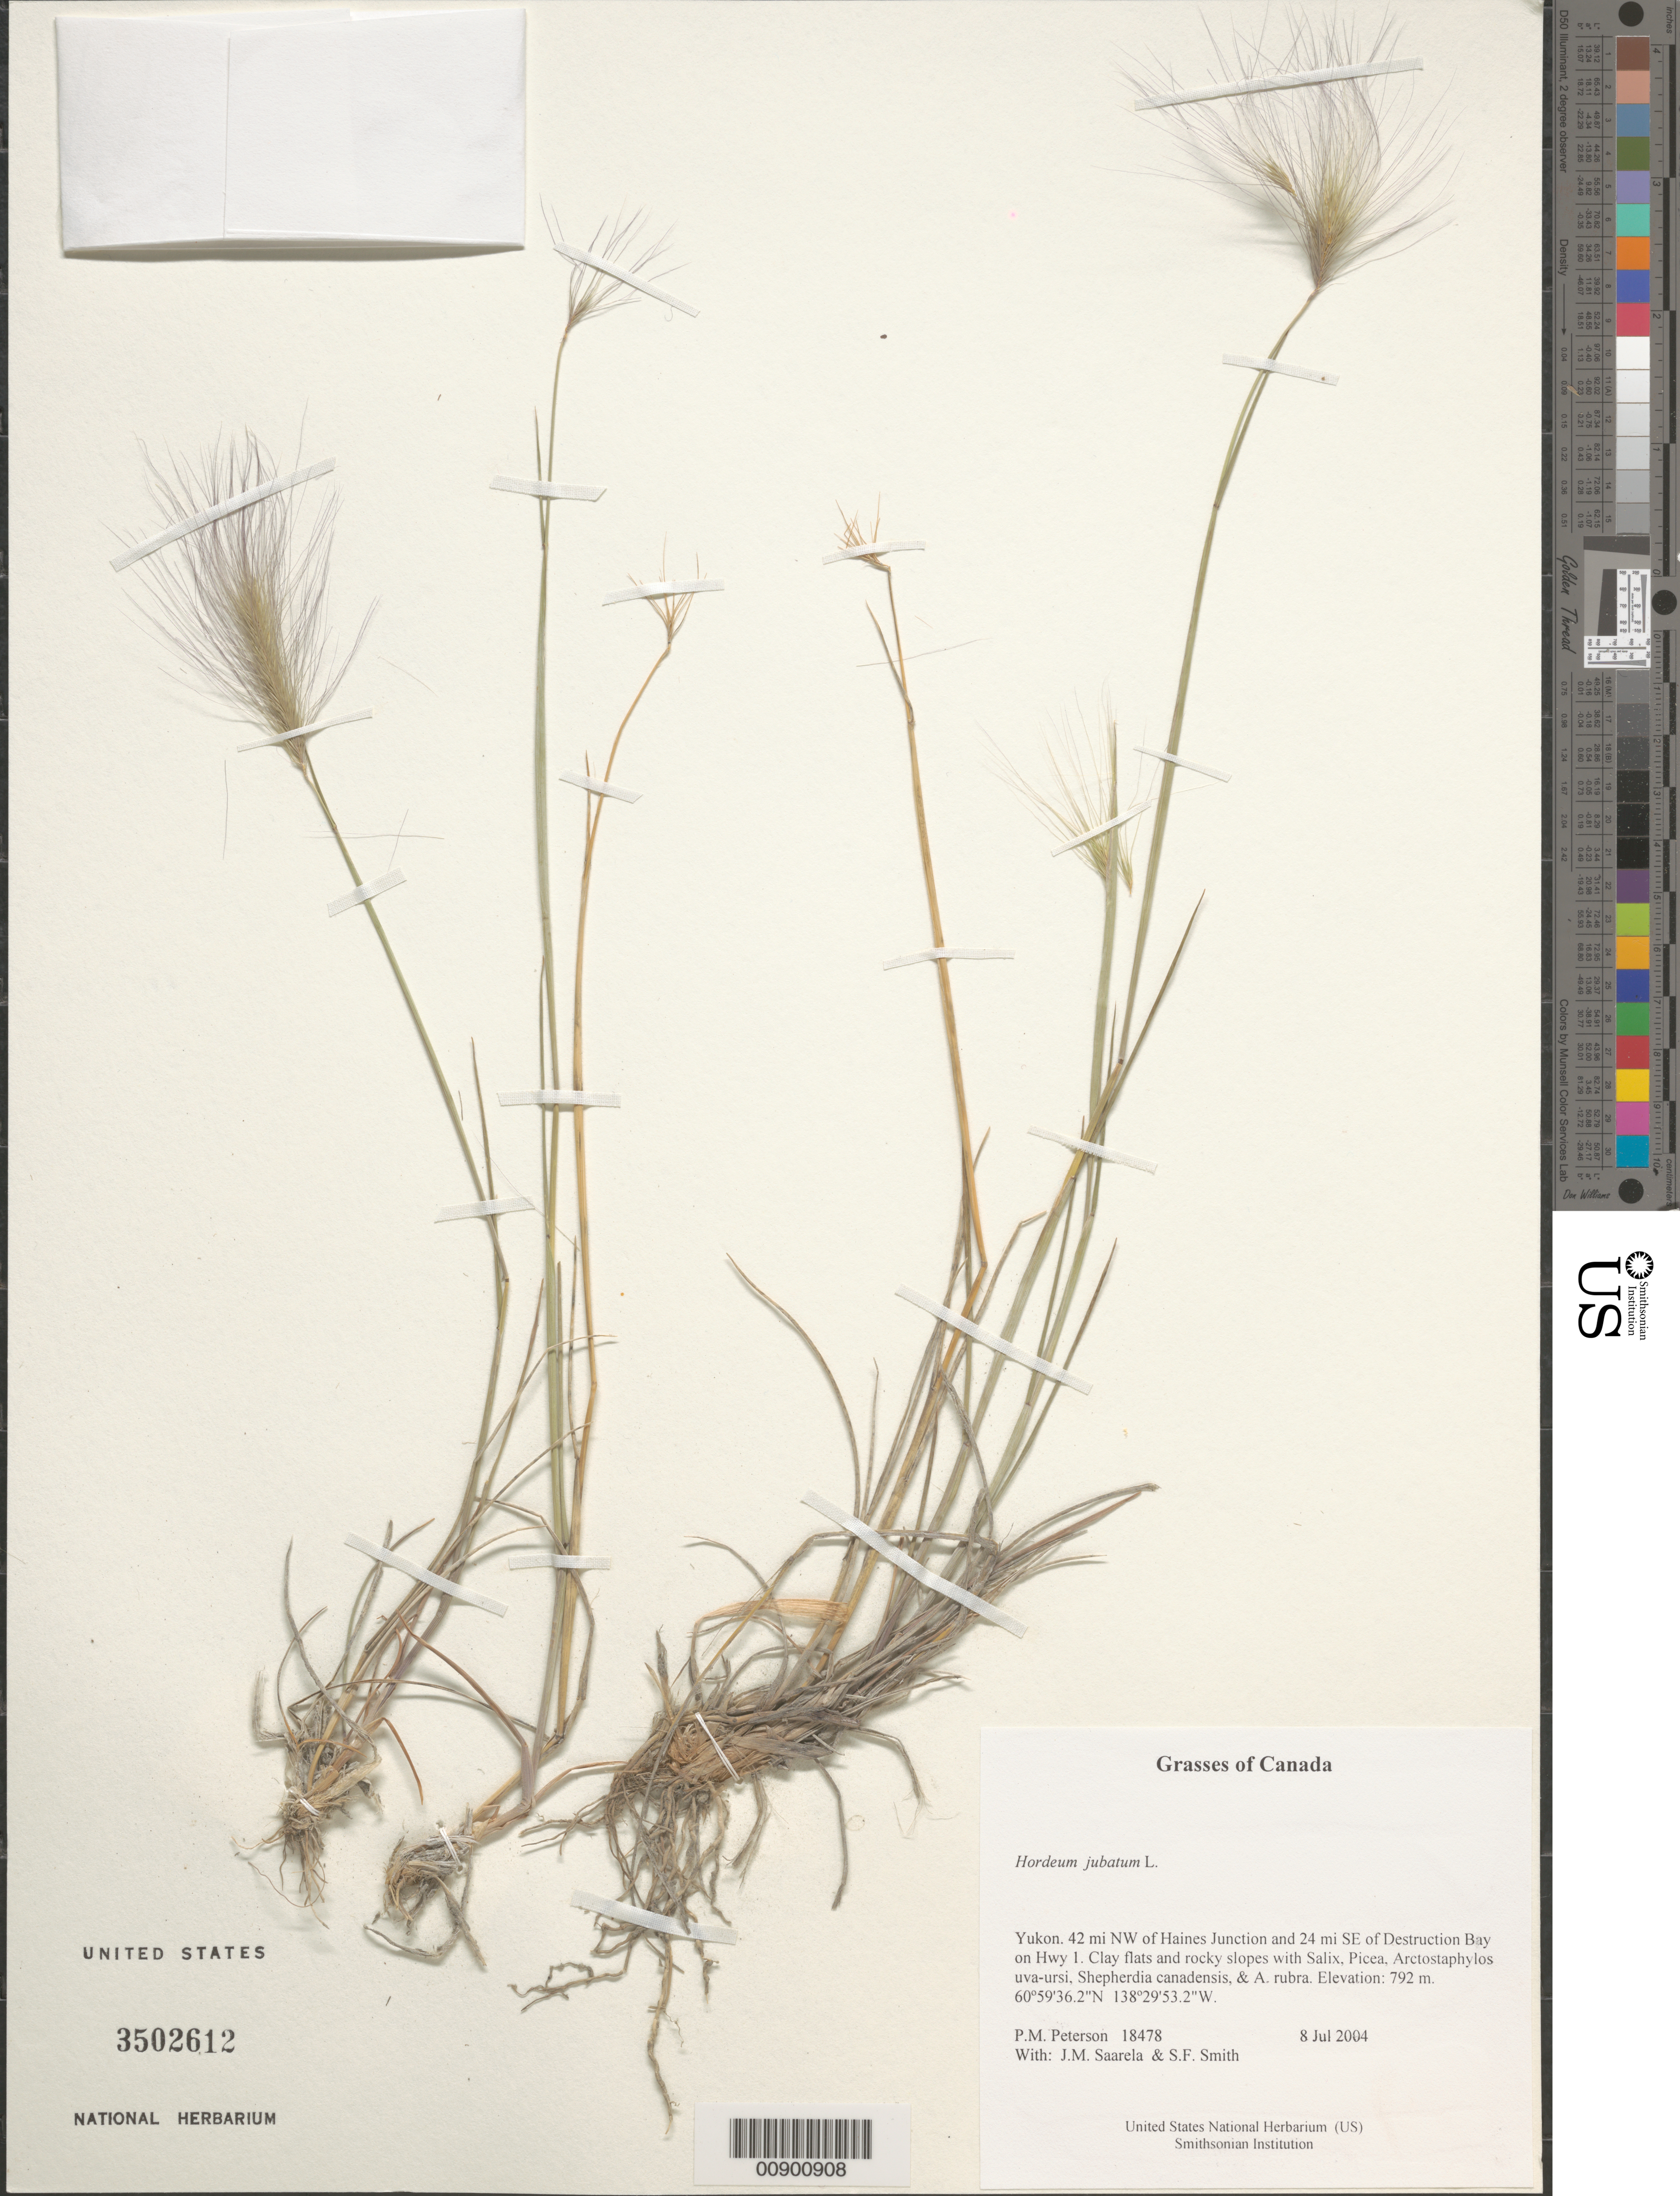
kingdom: Plantae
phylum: Tracheophyta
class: Liliopsida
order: Poales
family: Poaceae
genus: Hordeum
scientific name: Hordeum jubatum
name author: L.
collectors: P. M. Peterson, J. Saarela & S.F. Smith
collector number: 18478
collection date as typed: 08 Jul 2004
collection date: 2004-07-08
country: Canada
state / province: Yukon Territory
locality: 42 mi NW of Haines Junction and 24 mi SE of Destruction Bay on Hwy 1. Clay flats and rocky slopes with Salix, Picea, Arctostaphylos uva-ursi, Shepherdia canadensis, & A. rubra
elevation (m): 792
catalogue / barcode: US 3502612